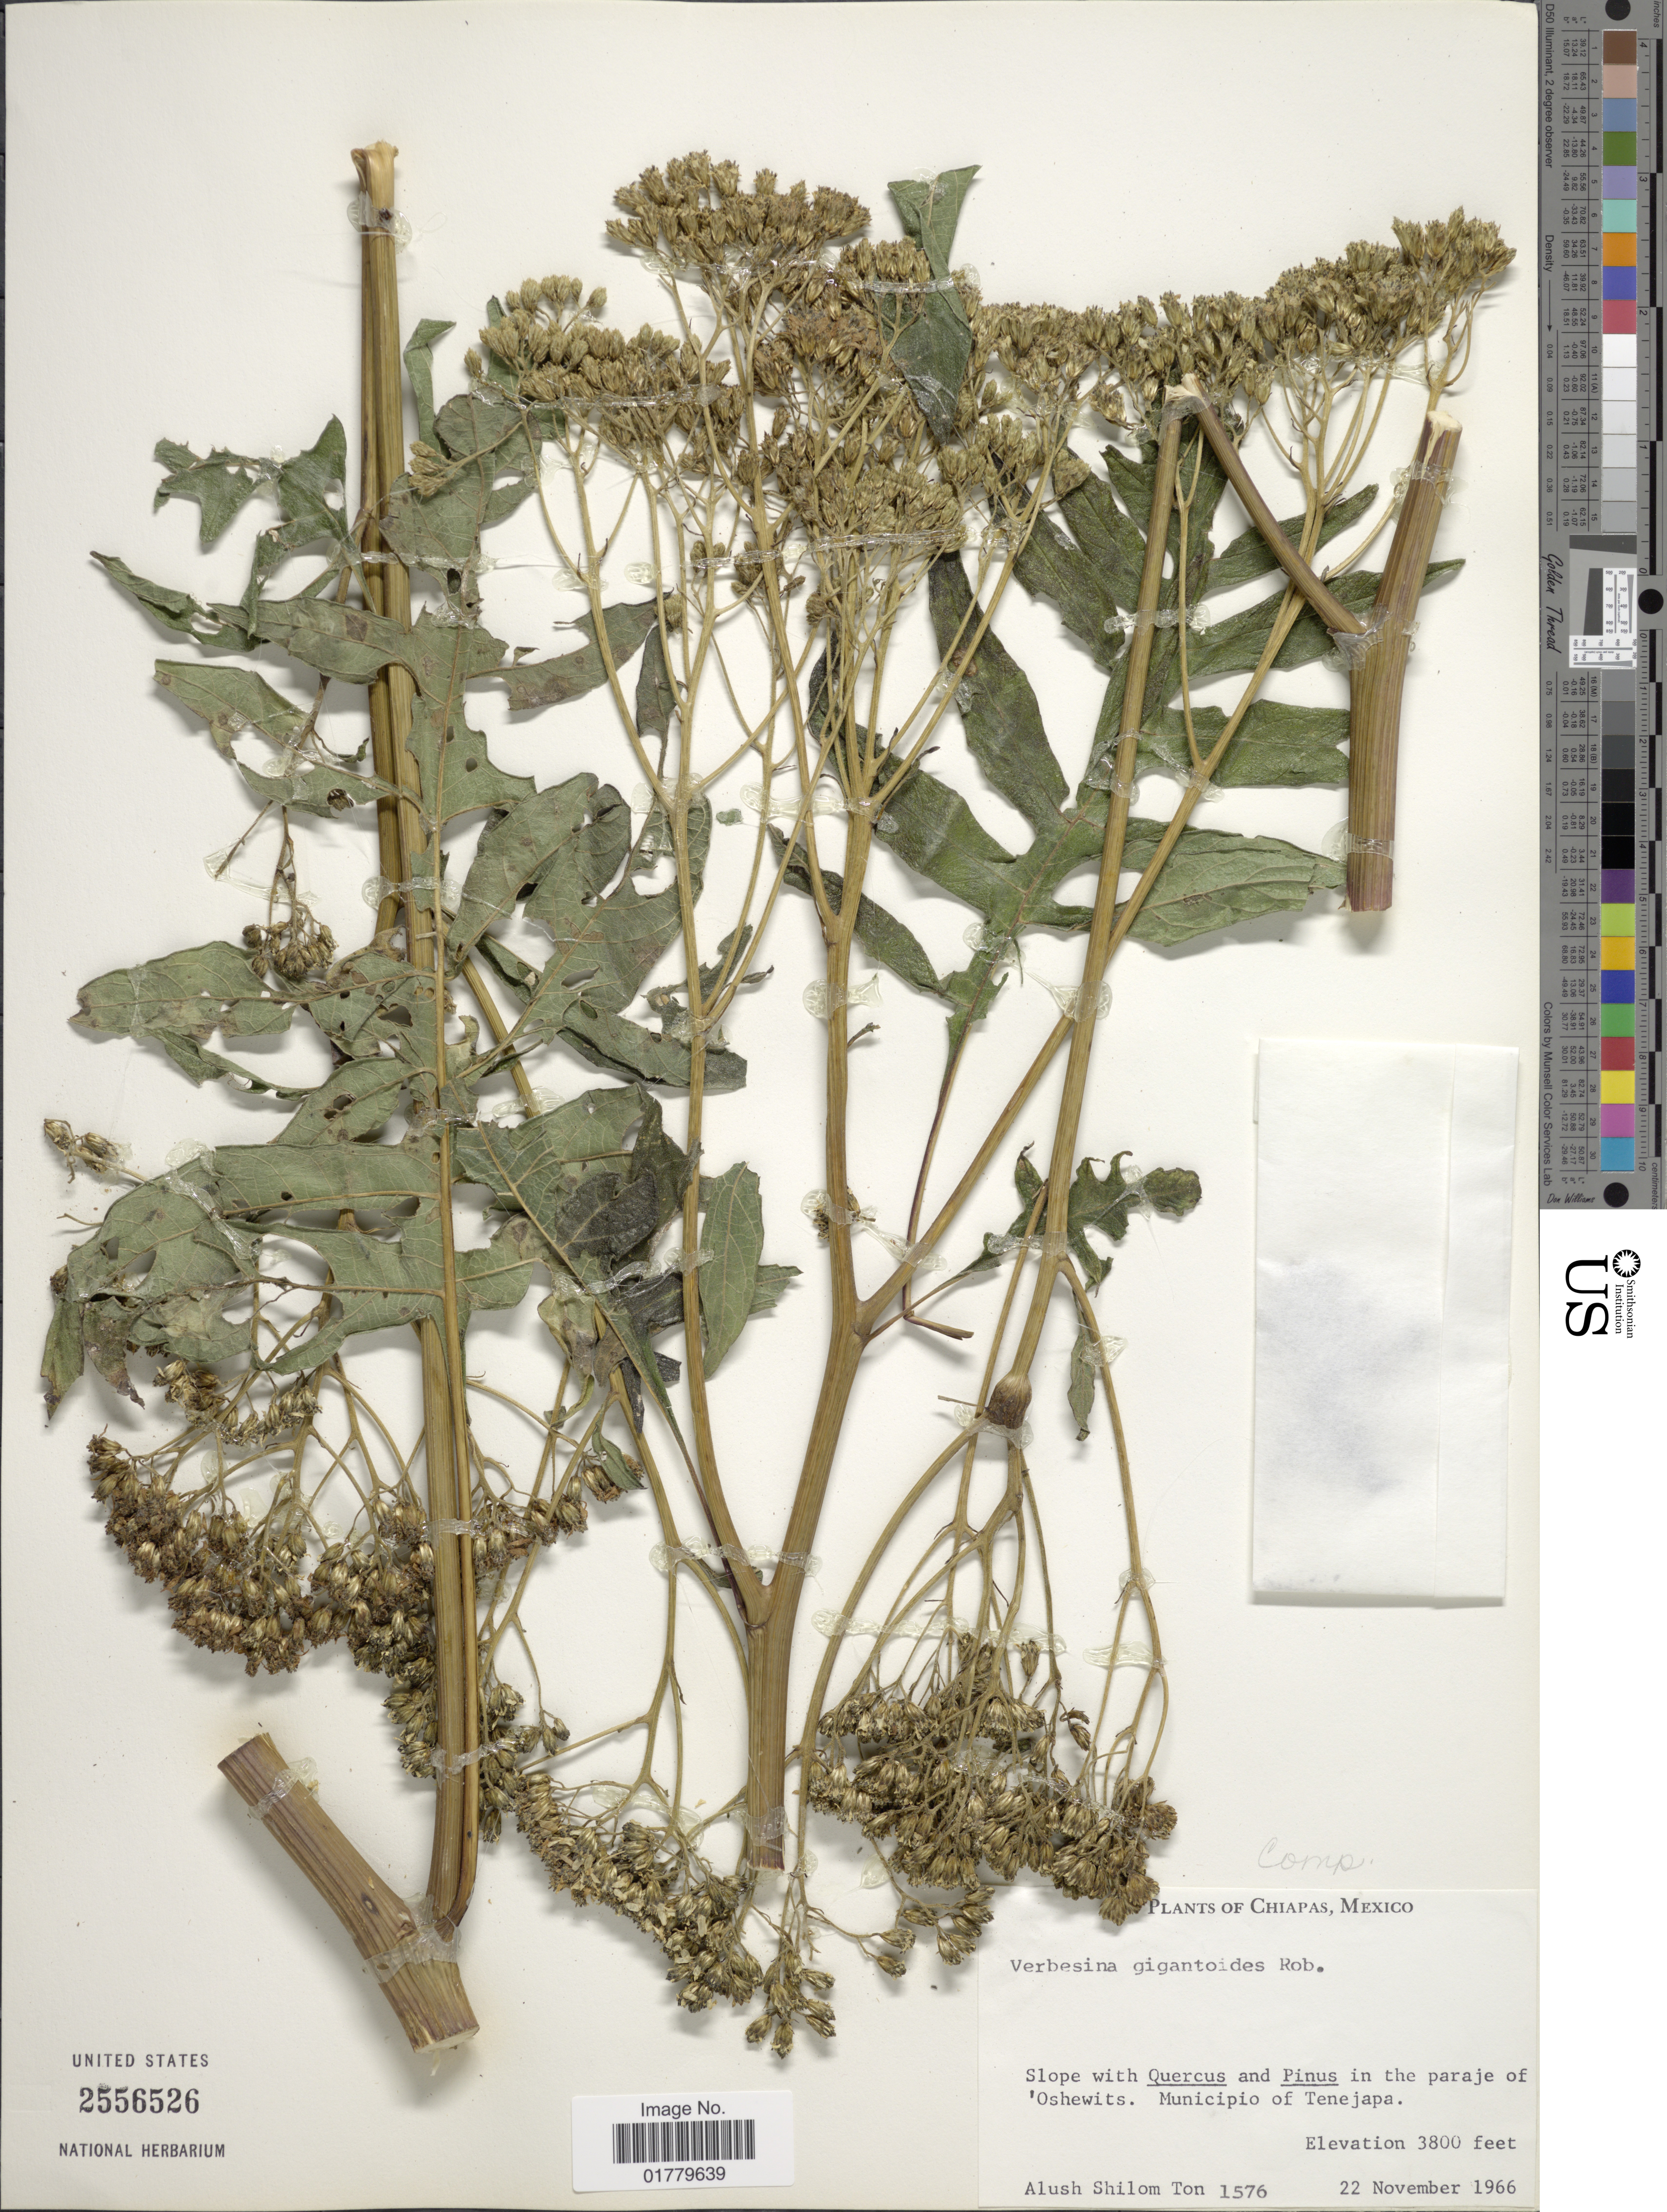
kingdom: Plantae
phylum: Tracheophyta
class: Magnoliopsida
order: Asterales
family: Asteraceae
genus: Verbesina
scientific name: Verbesina gigantoides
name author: B.L. Rob.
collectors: A. M. Ton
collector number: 1576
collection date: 1966-11-22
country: Mexico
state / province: Chiapas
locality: Municipio of Tenejapa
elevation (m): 1158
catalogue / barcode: US 2556526